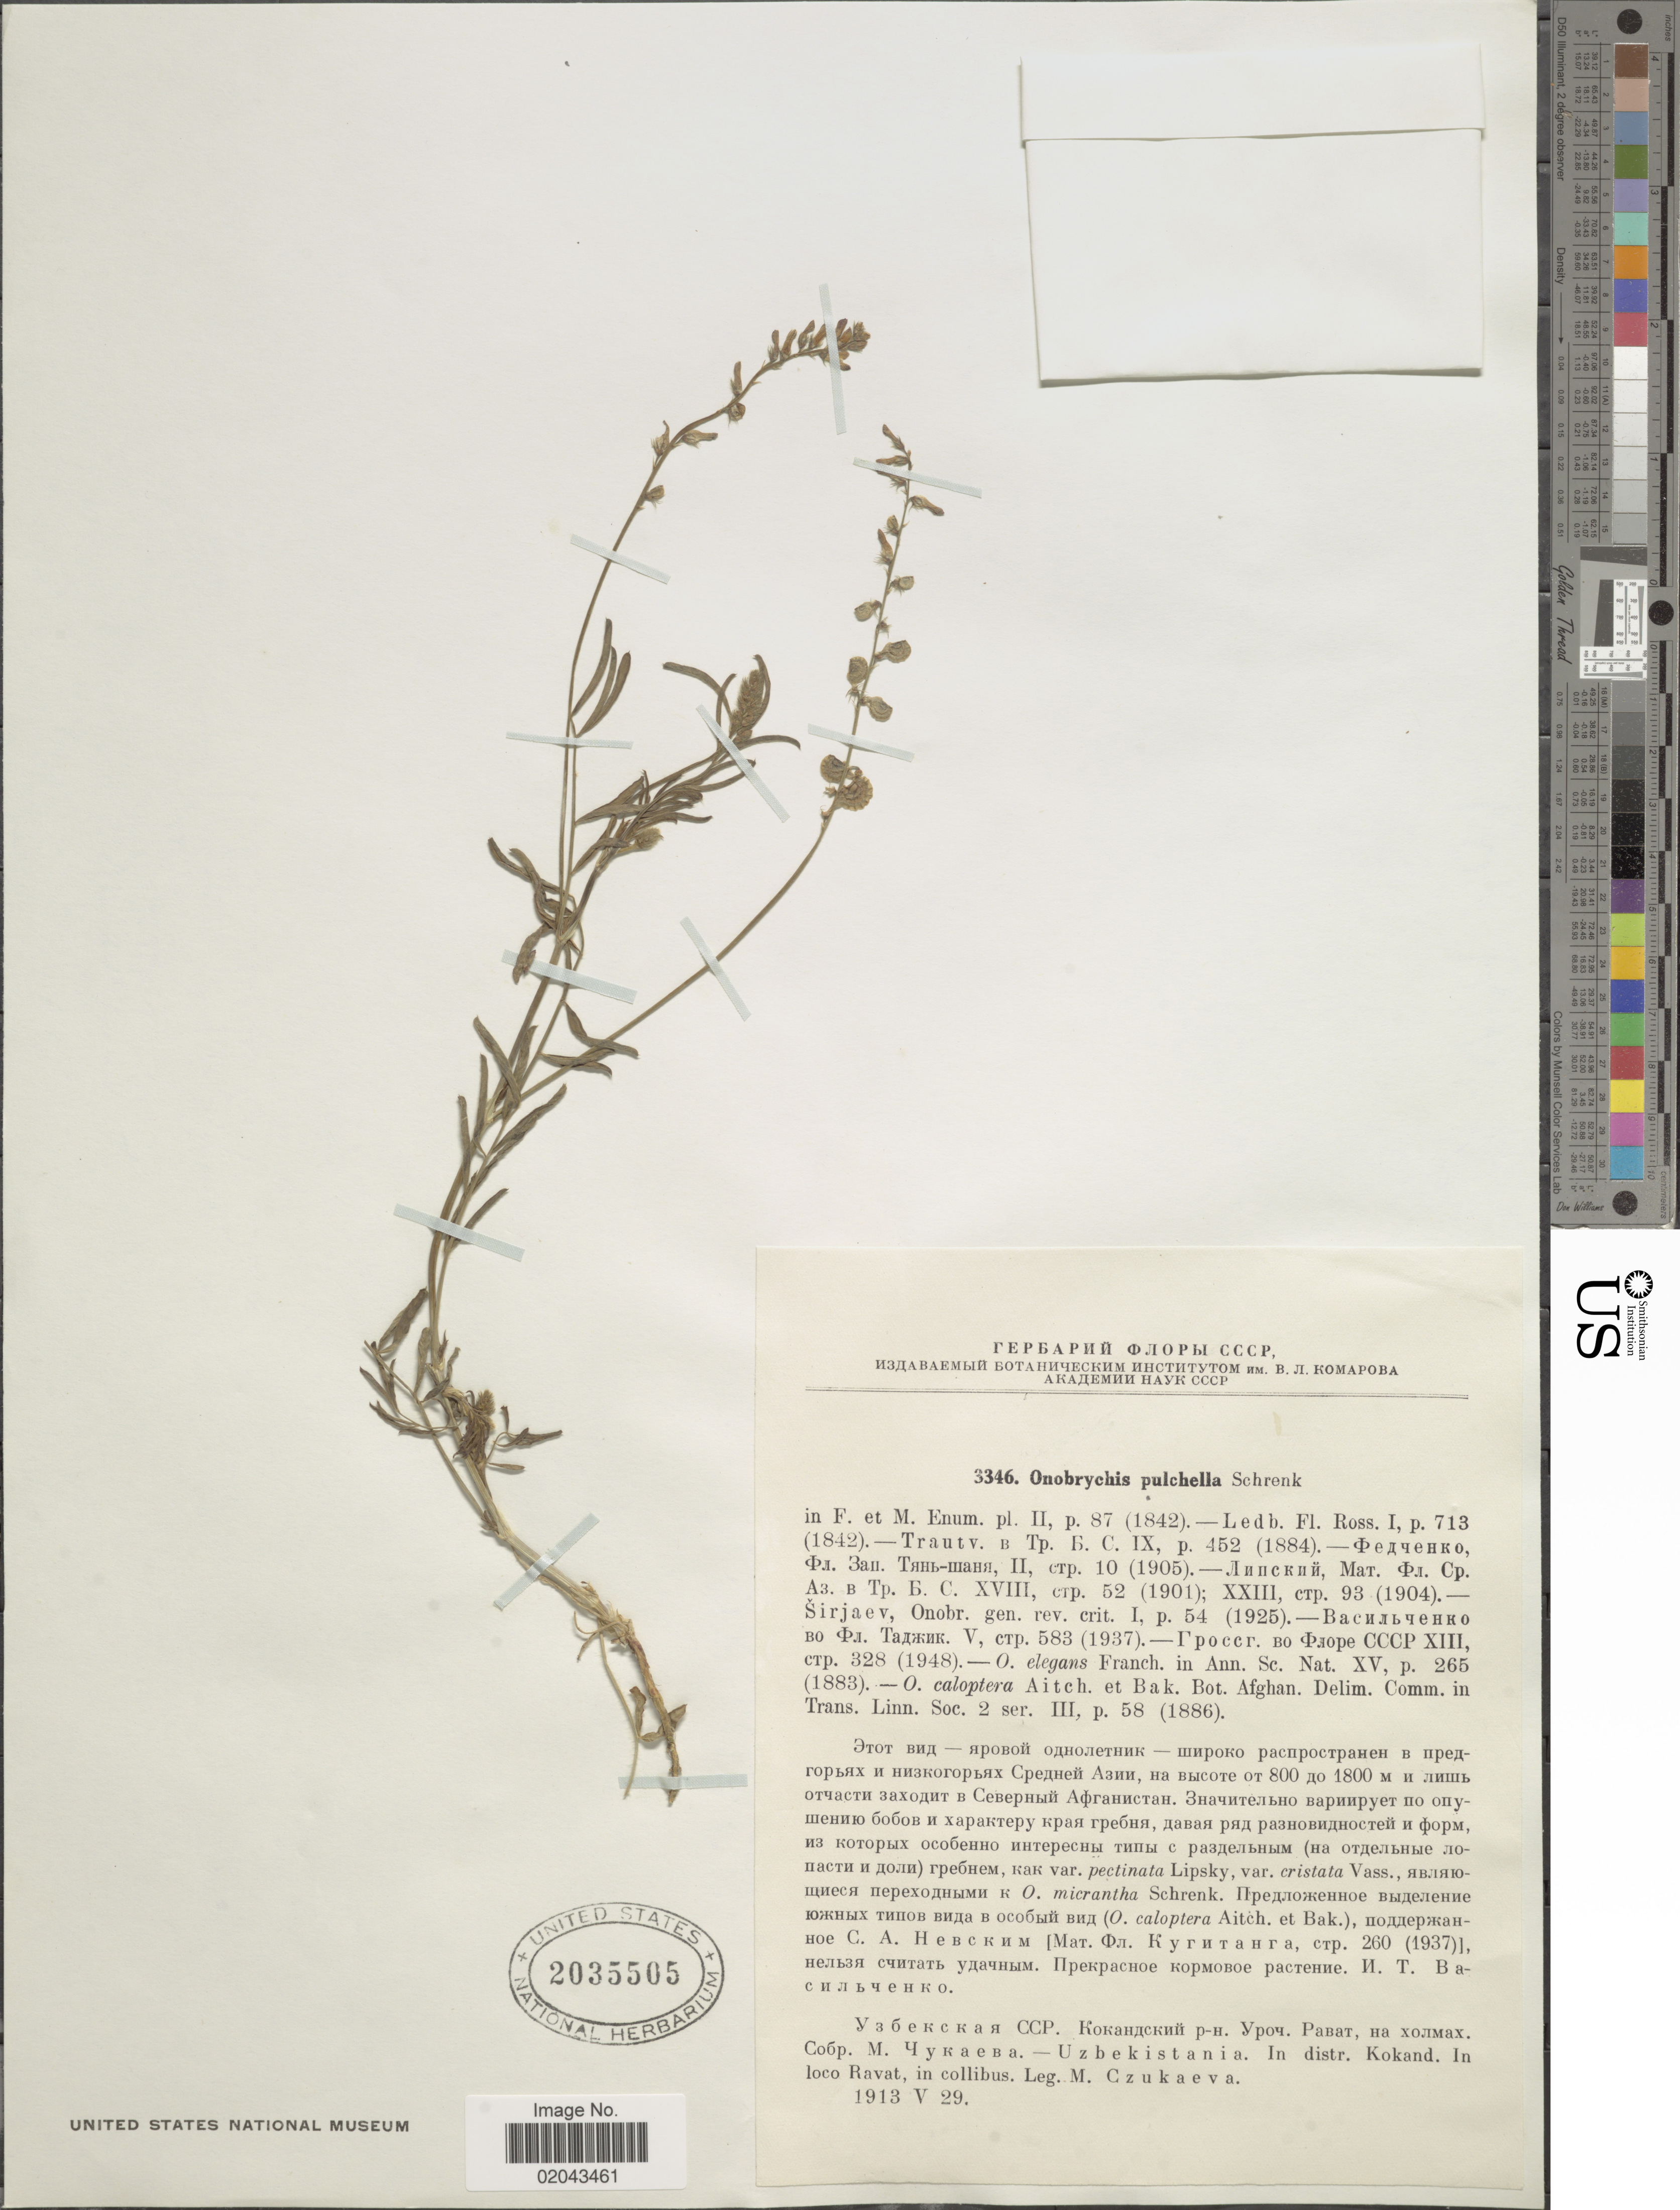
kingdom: Plantae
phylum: Tracheophyta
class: Magnoliopsida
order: Fabales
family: Fabaceae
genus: Onobrychis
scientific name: Onobrychis pulchella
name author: Schrenk ex Fisch. & C.A. Mey.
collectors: M. Czukaeva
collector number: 3346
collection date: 1913-05-29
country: Uzbekistan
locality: Uzbekistania, In distr. Kokand, In loco Ravat, in collibus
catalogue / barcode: US 2035505